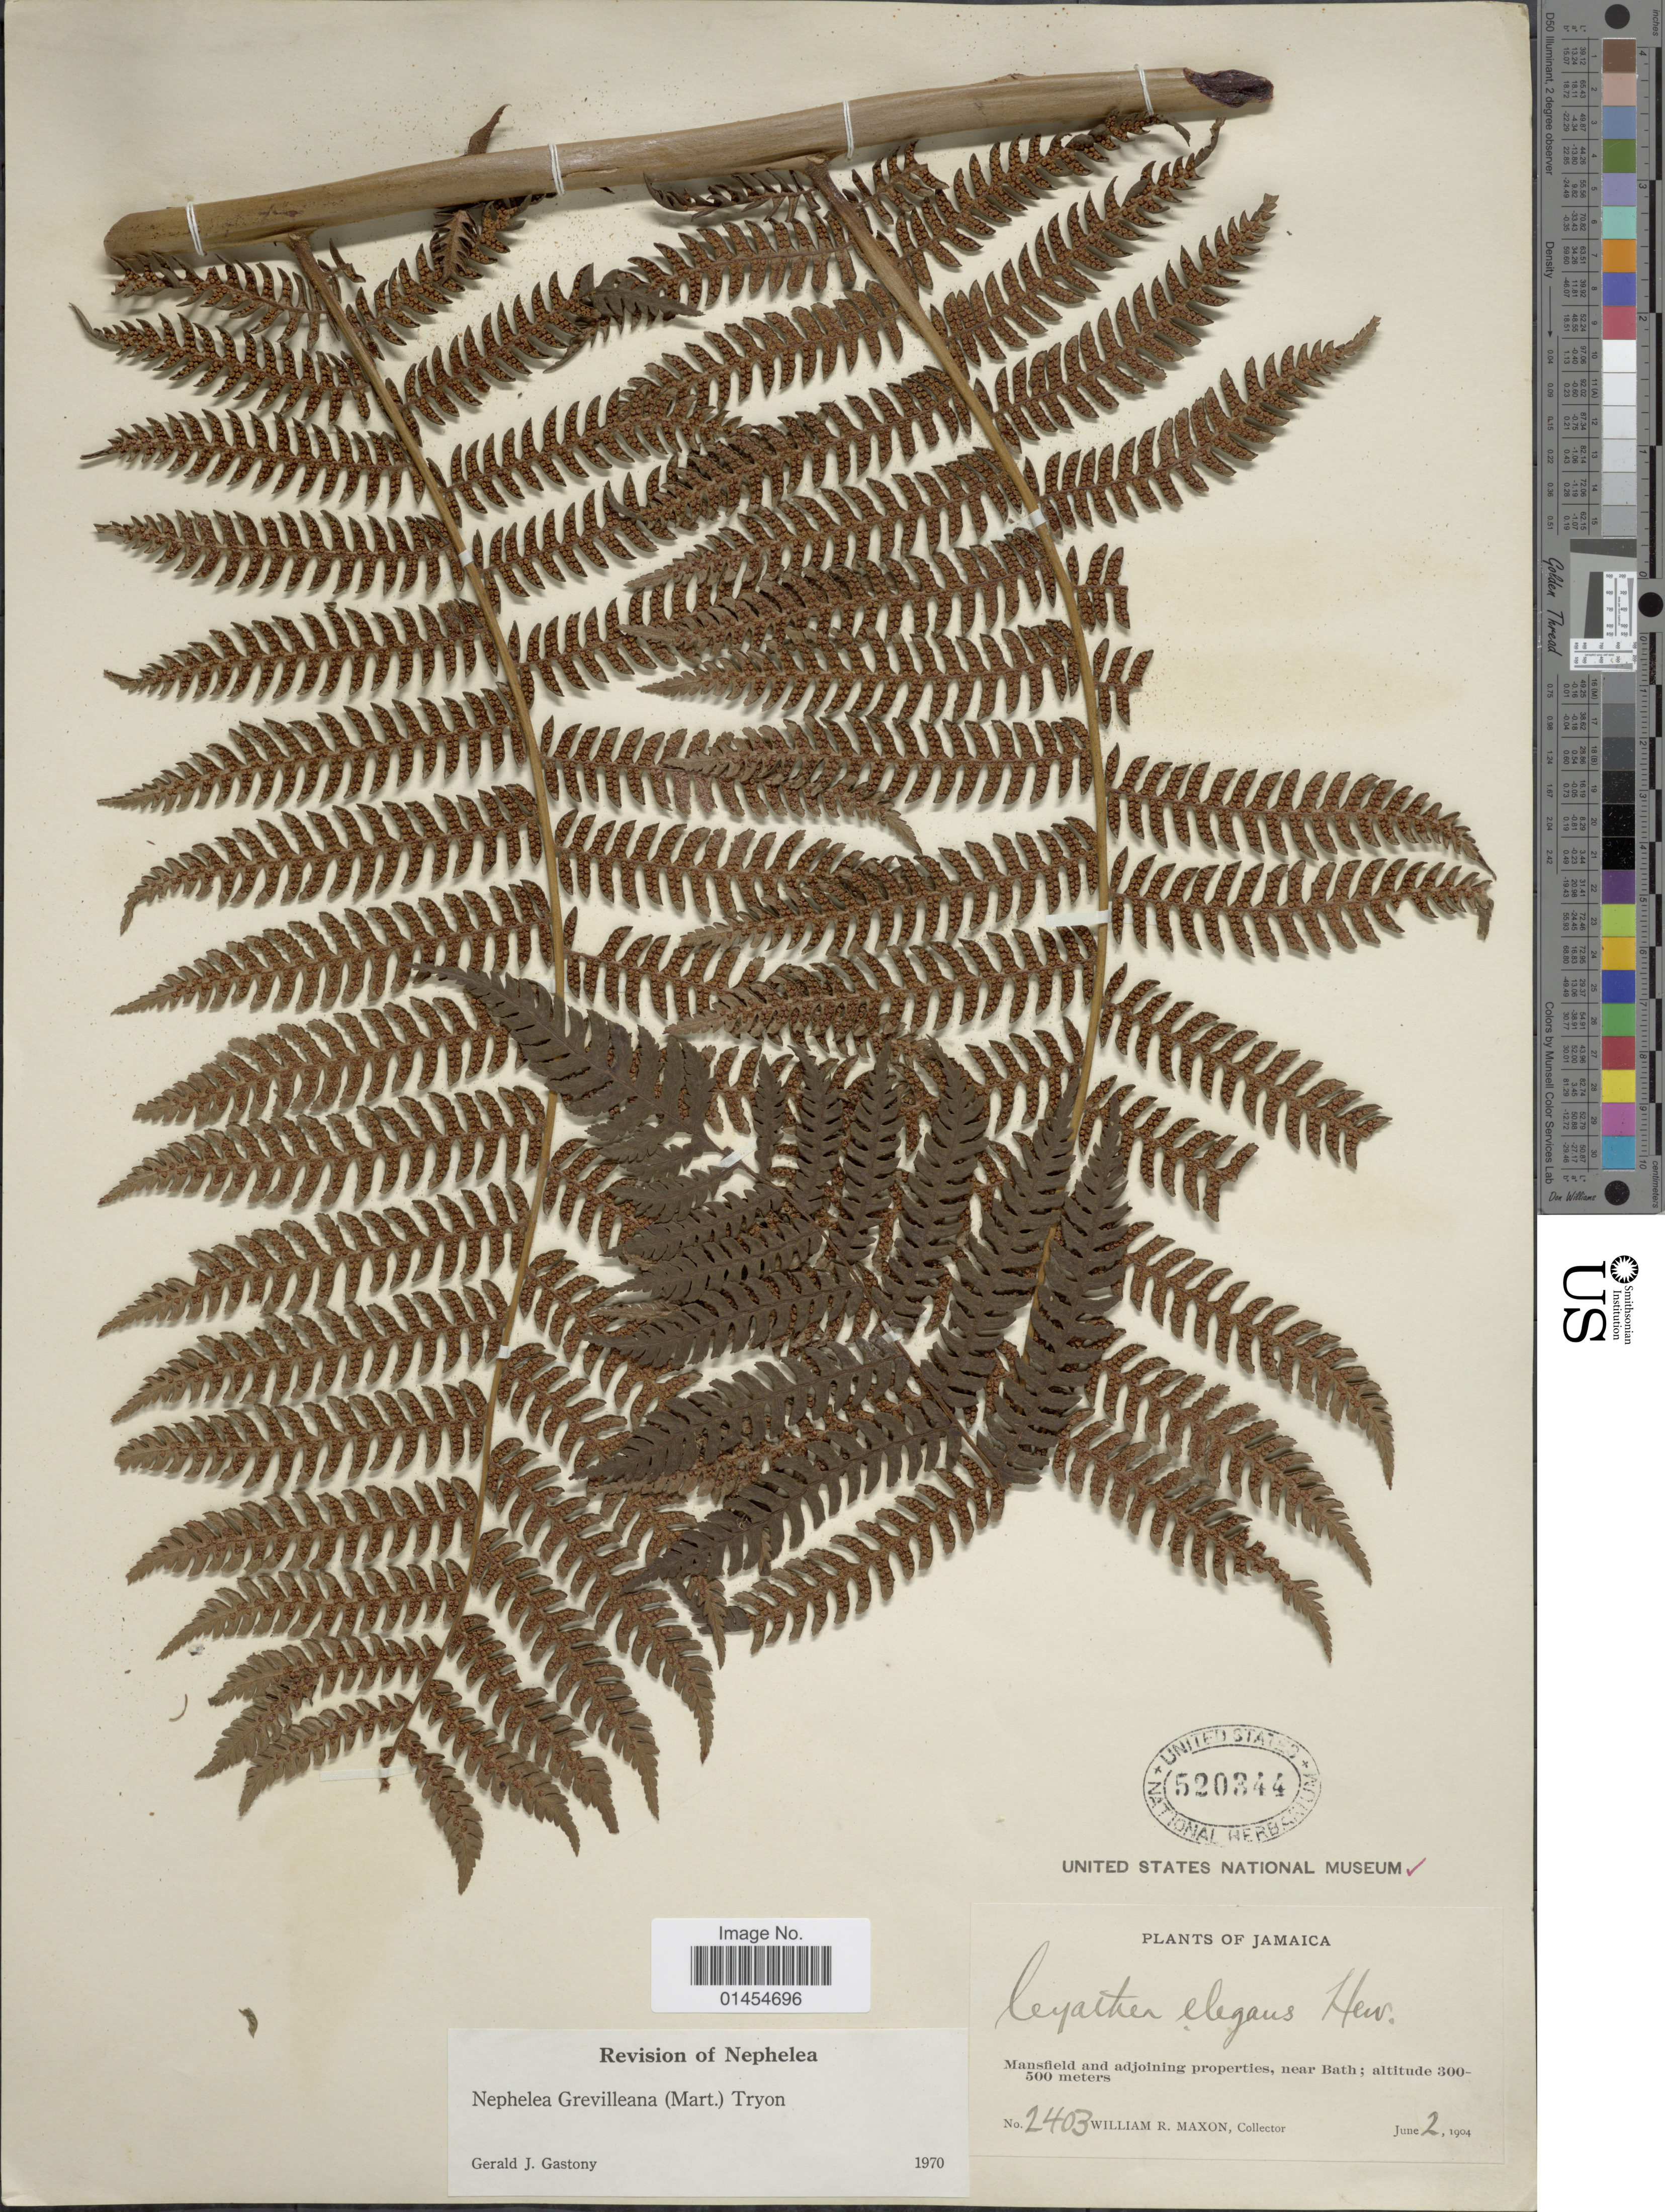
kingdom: Plantae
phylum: Tracheophyta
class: Polypodiopsida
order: Cyatheales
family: Cyatheaceae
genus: Alsophila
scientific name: Alsophila grevilleana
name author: (Mart.) D.S. Conant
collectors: W. R. Maxon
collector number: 2403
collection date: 1904-06-02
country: Jamaica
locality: Mansfield and adjoining properties, near Bath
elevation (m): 300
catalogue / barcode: US 520344